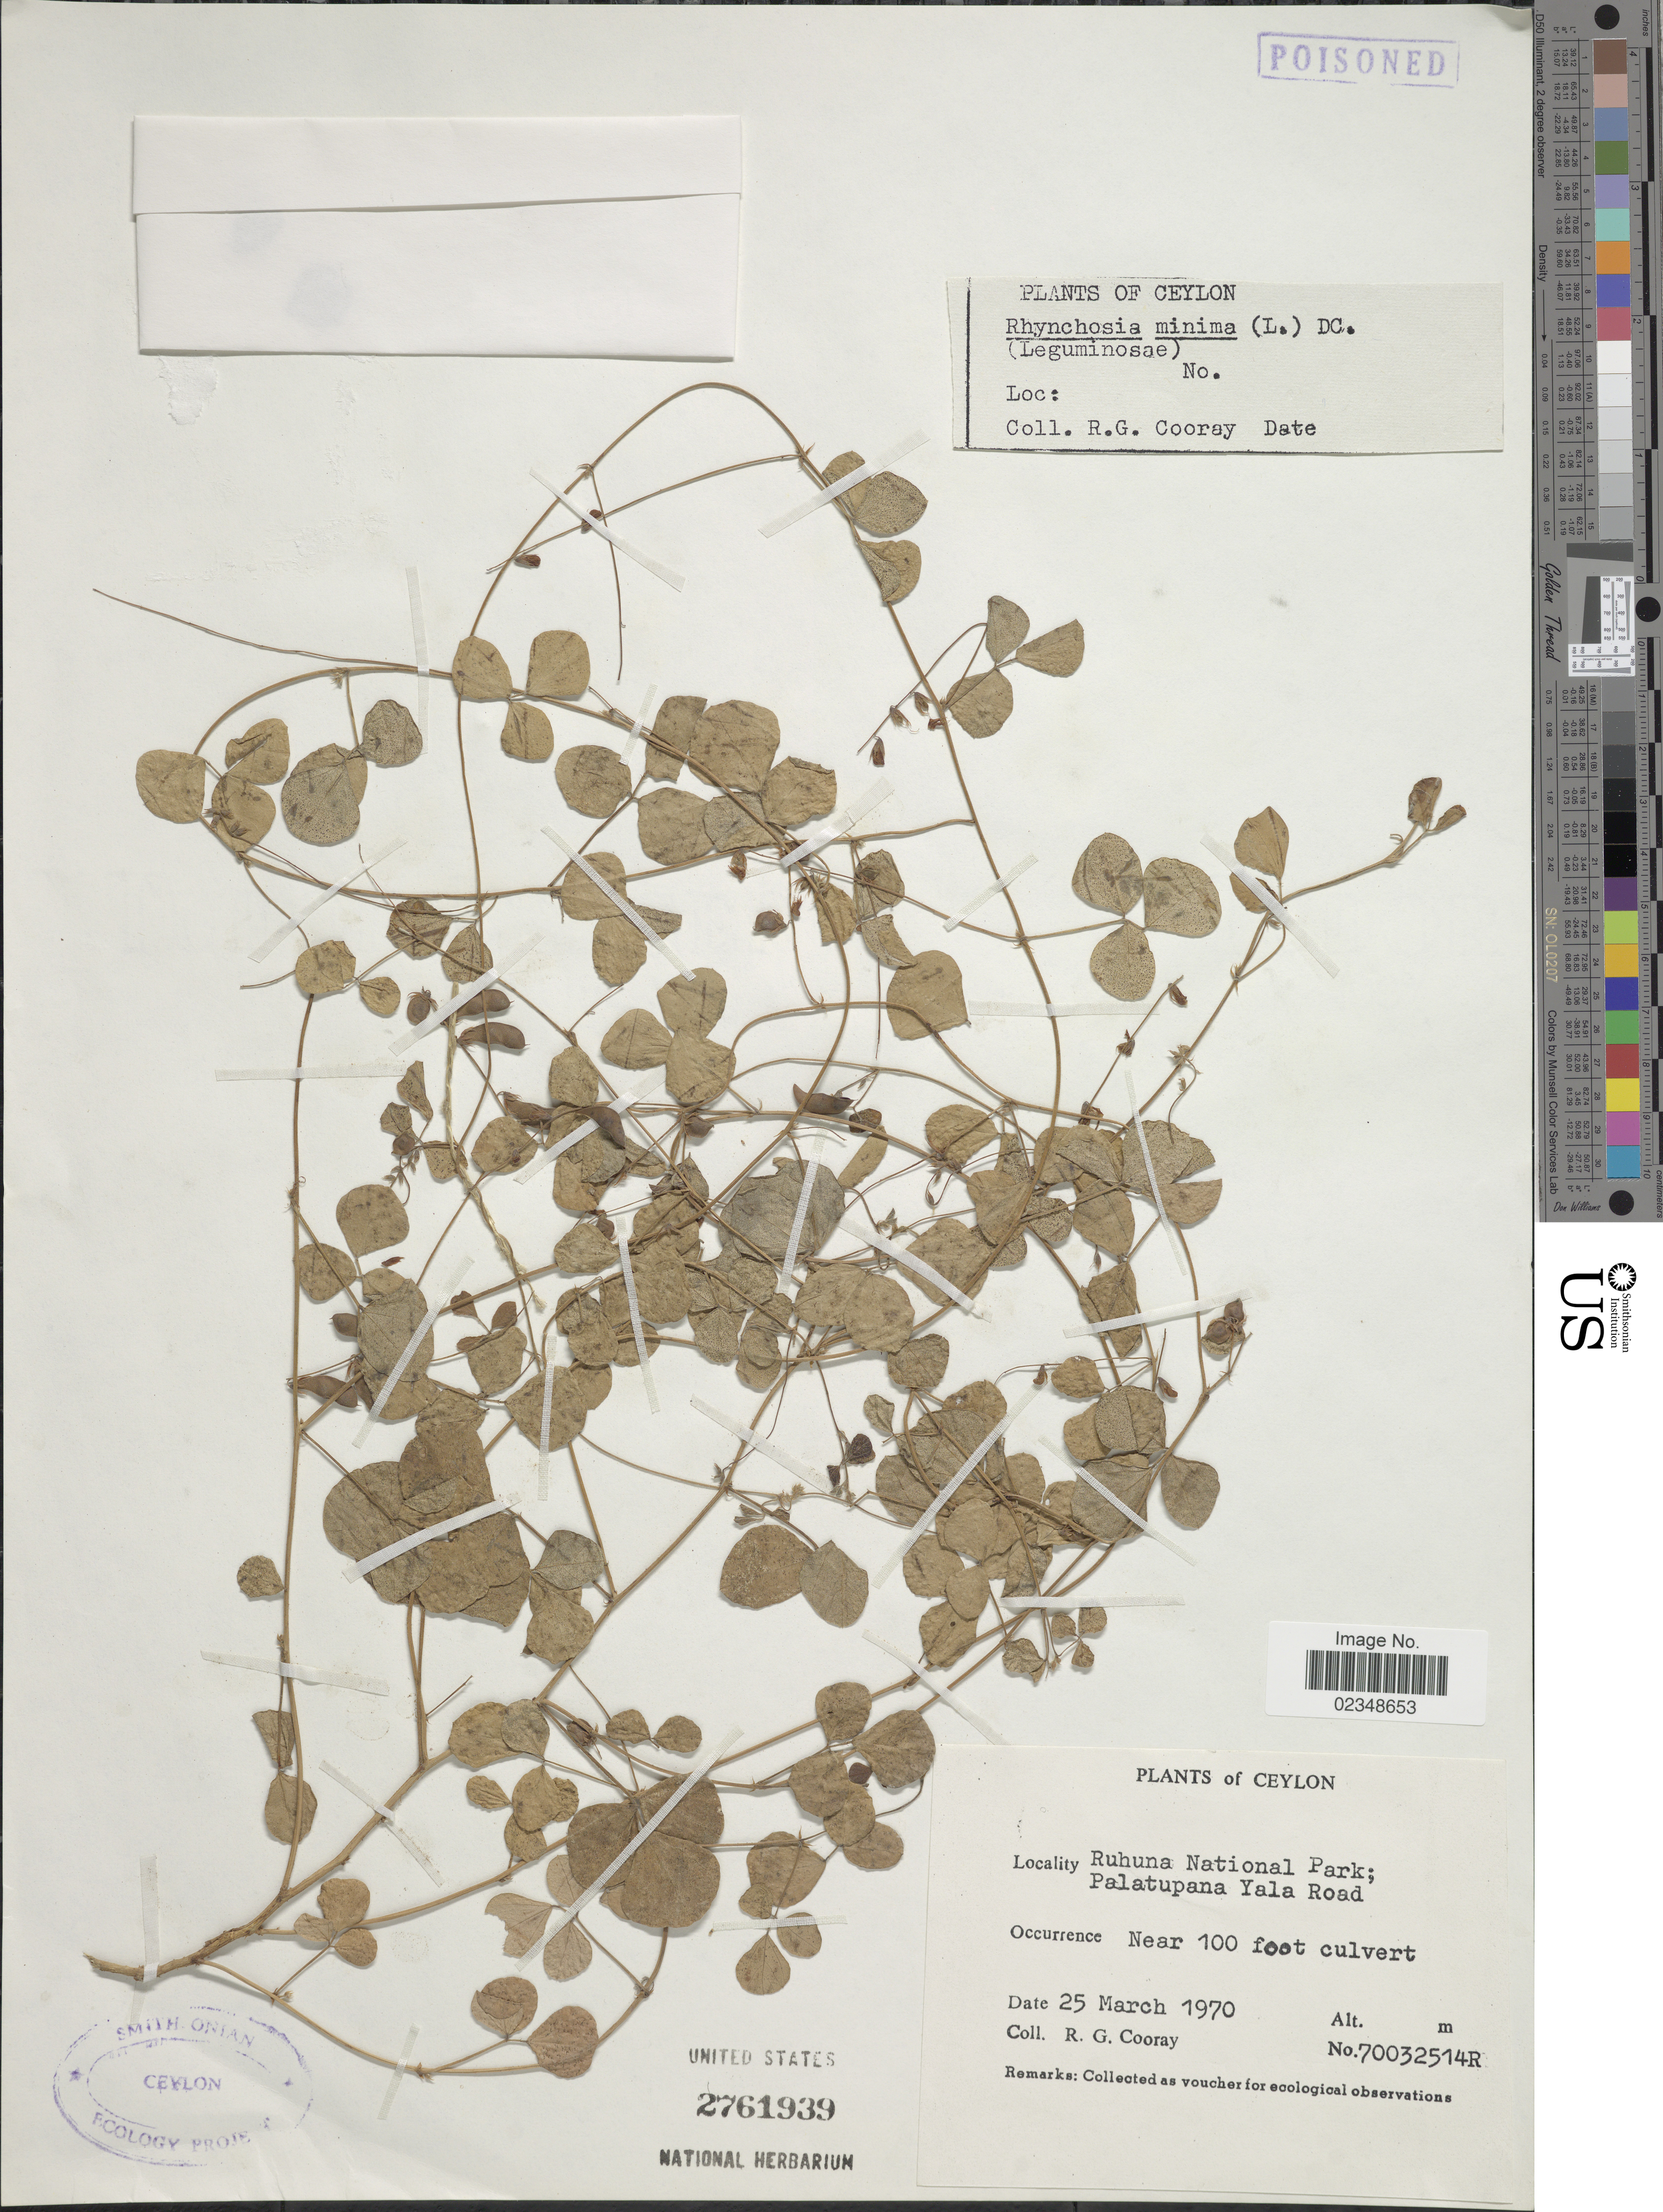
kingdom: Plantae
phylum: Tracheophyta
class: Magnoliopsida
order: Fabales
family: Fabaceae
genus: Rhynchosia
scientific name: Rhynchosia minima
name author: (L.) DC.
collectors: R. Cooray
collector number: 70032514R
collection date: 1970-03-25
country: Sri Lanka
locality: Ceylon, Ruhuna National Park, Palatupana Yala Road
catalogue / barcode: US 2761939